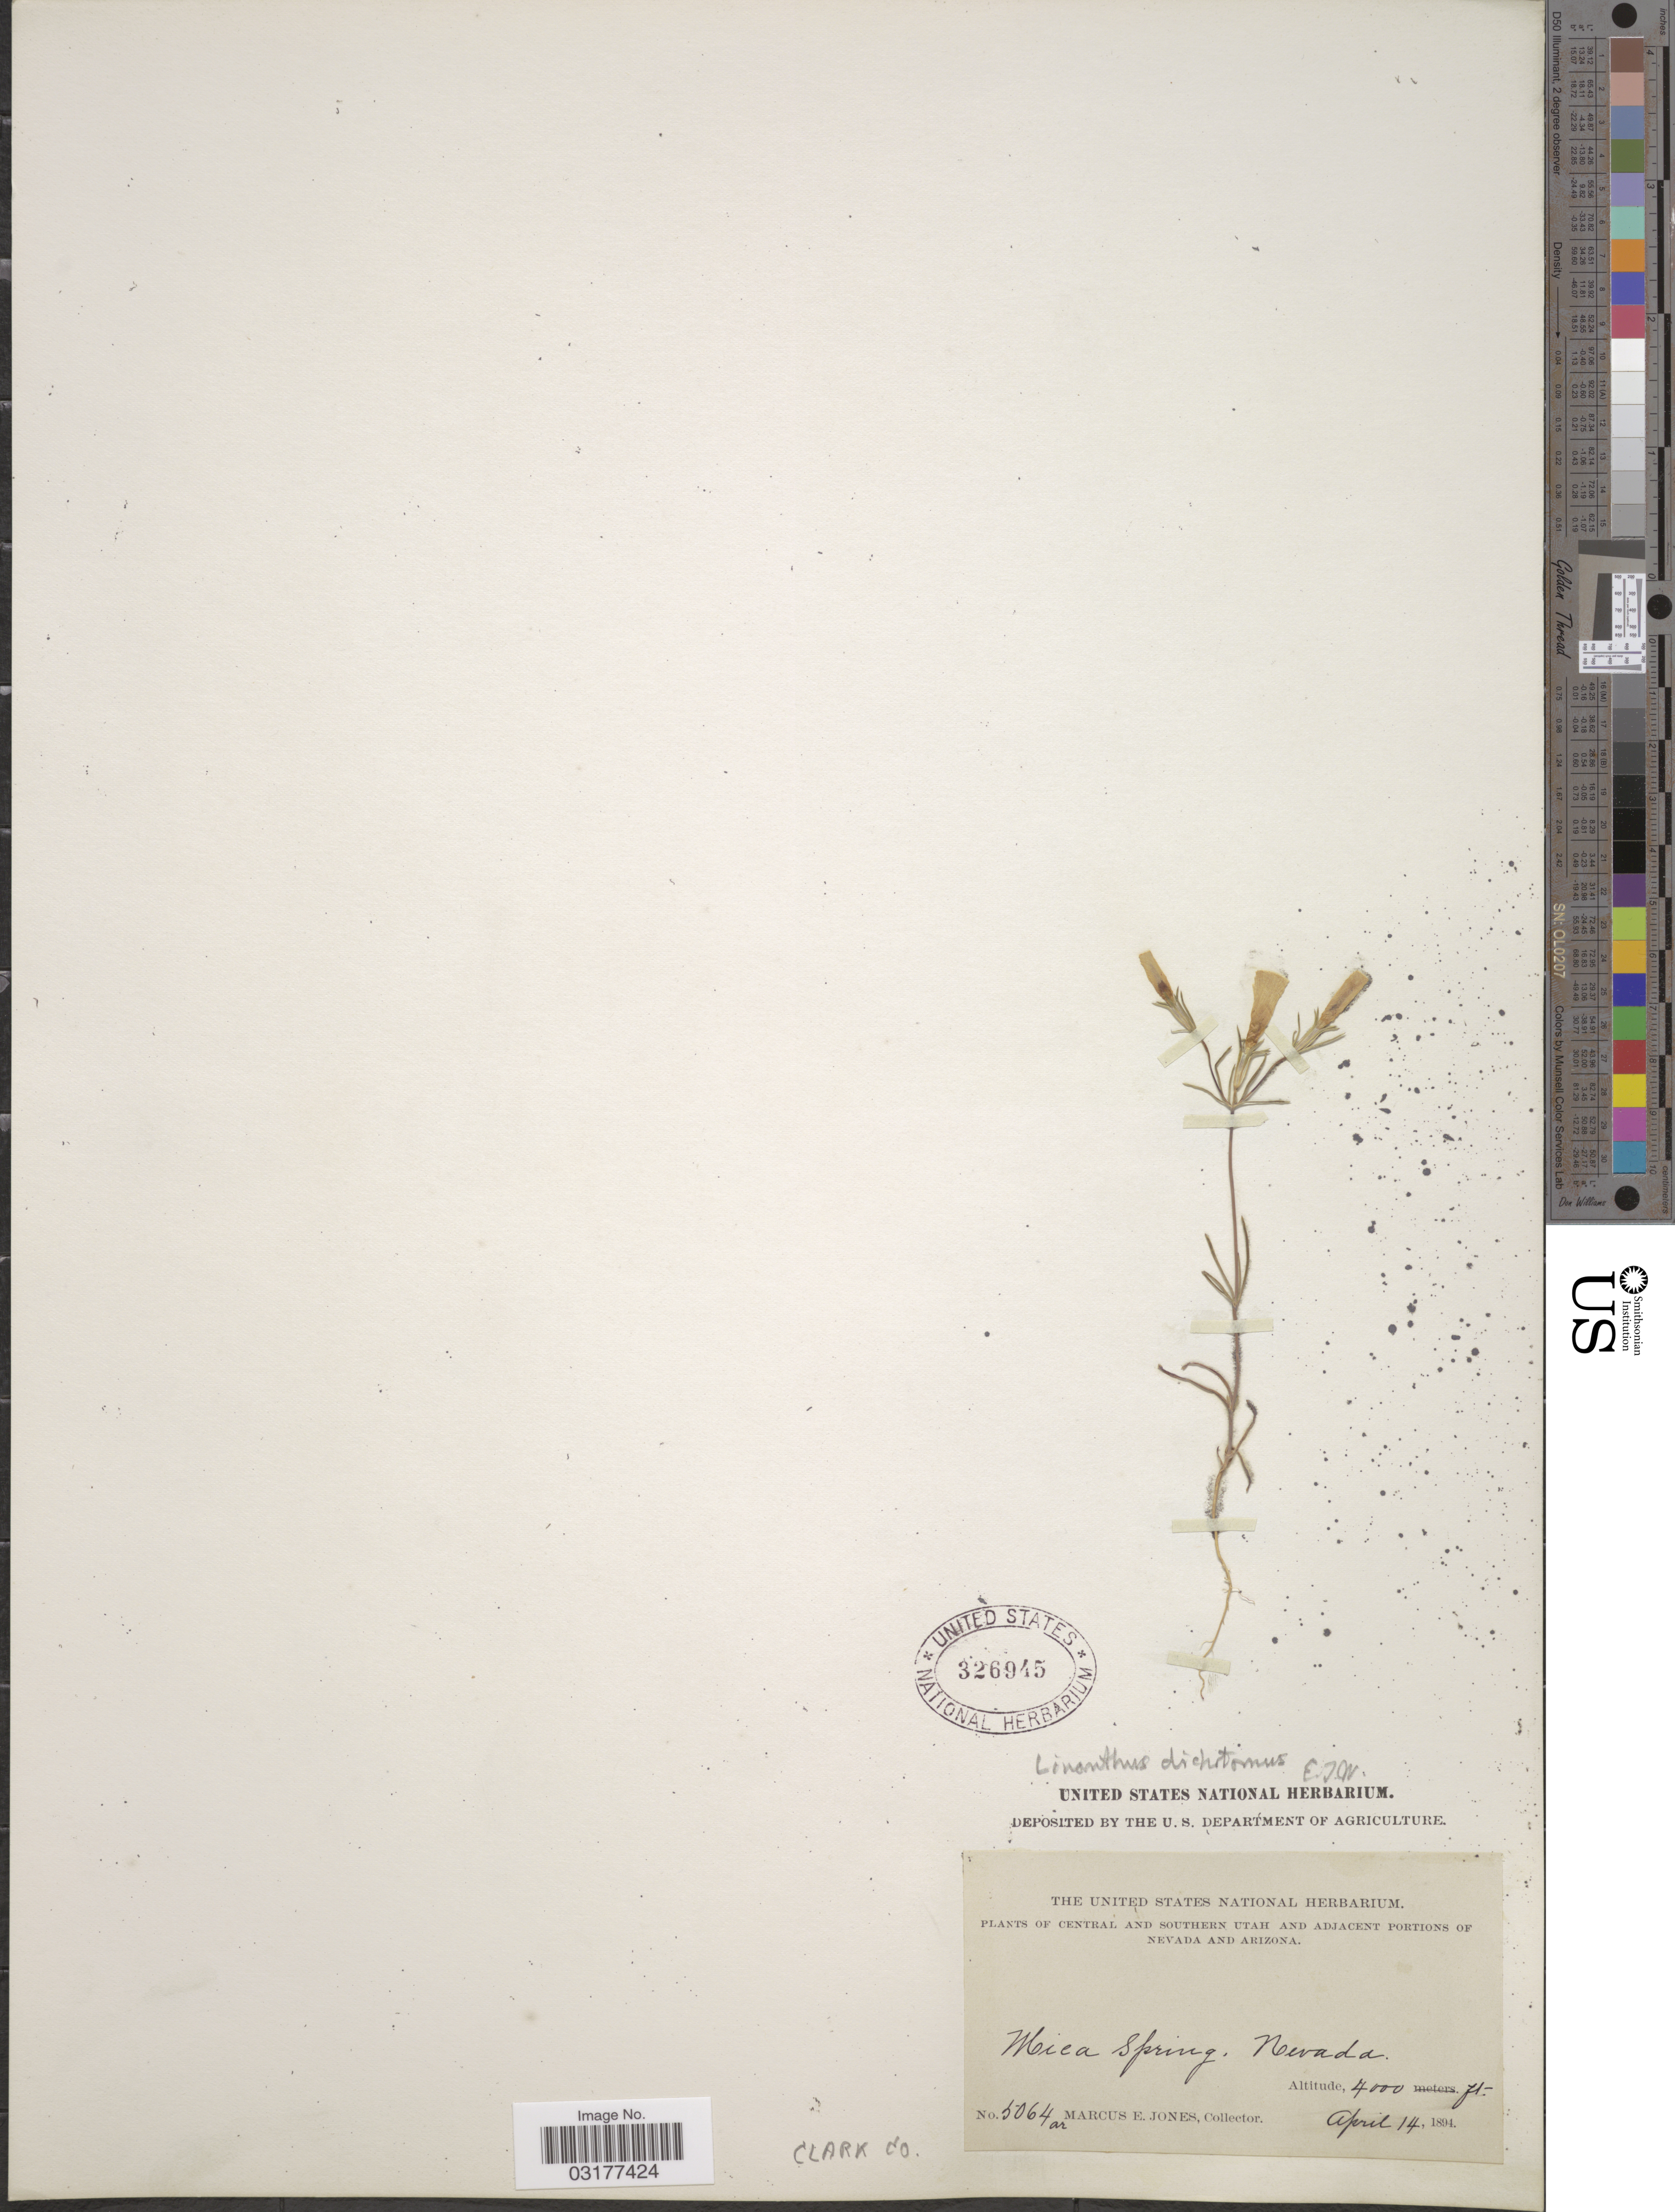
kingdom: Plantae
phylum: Tracheophyta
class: Magnoliopsida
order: Ericales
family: Polemoniaceae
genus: Linanthus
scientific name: Linanthus dichotomus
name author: Benth.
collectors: M. E. Jones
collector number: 5064 ar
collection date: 1894-04-14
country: United States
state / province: Nevada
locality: Adjacent portions of Nevada. Mica Spring. Clark Co.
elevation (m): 1219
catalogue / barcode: US 326945